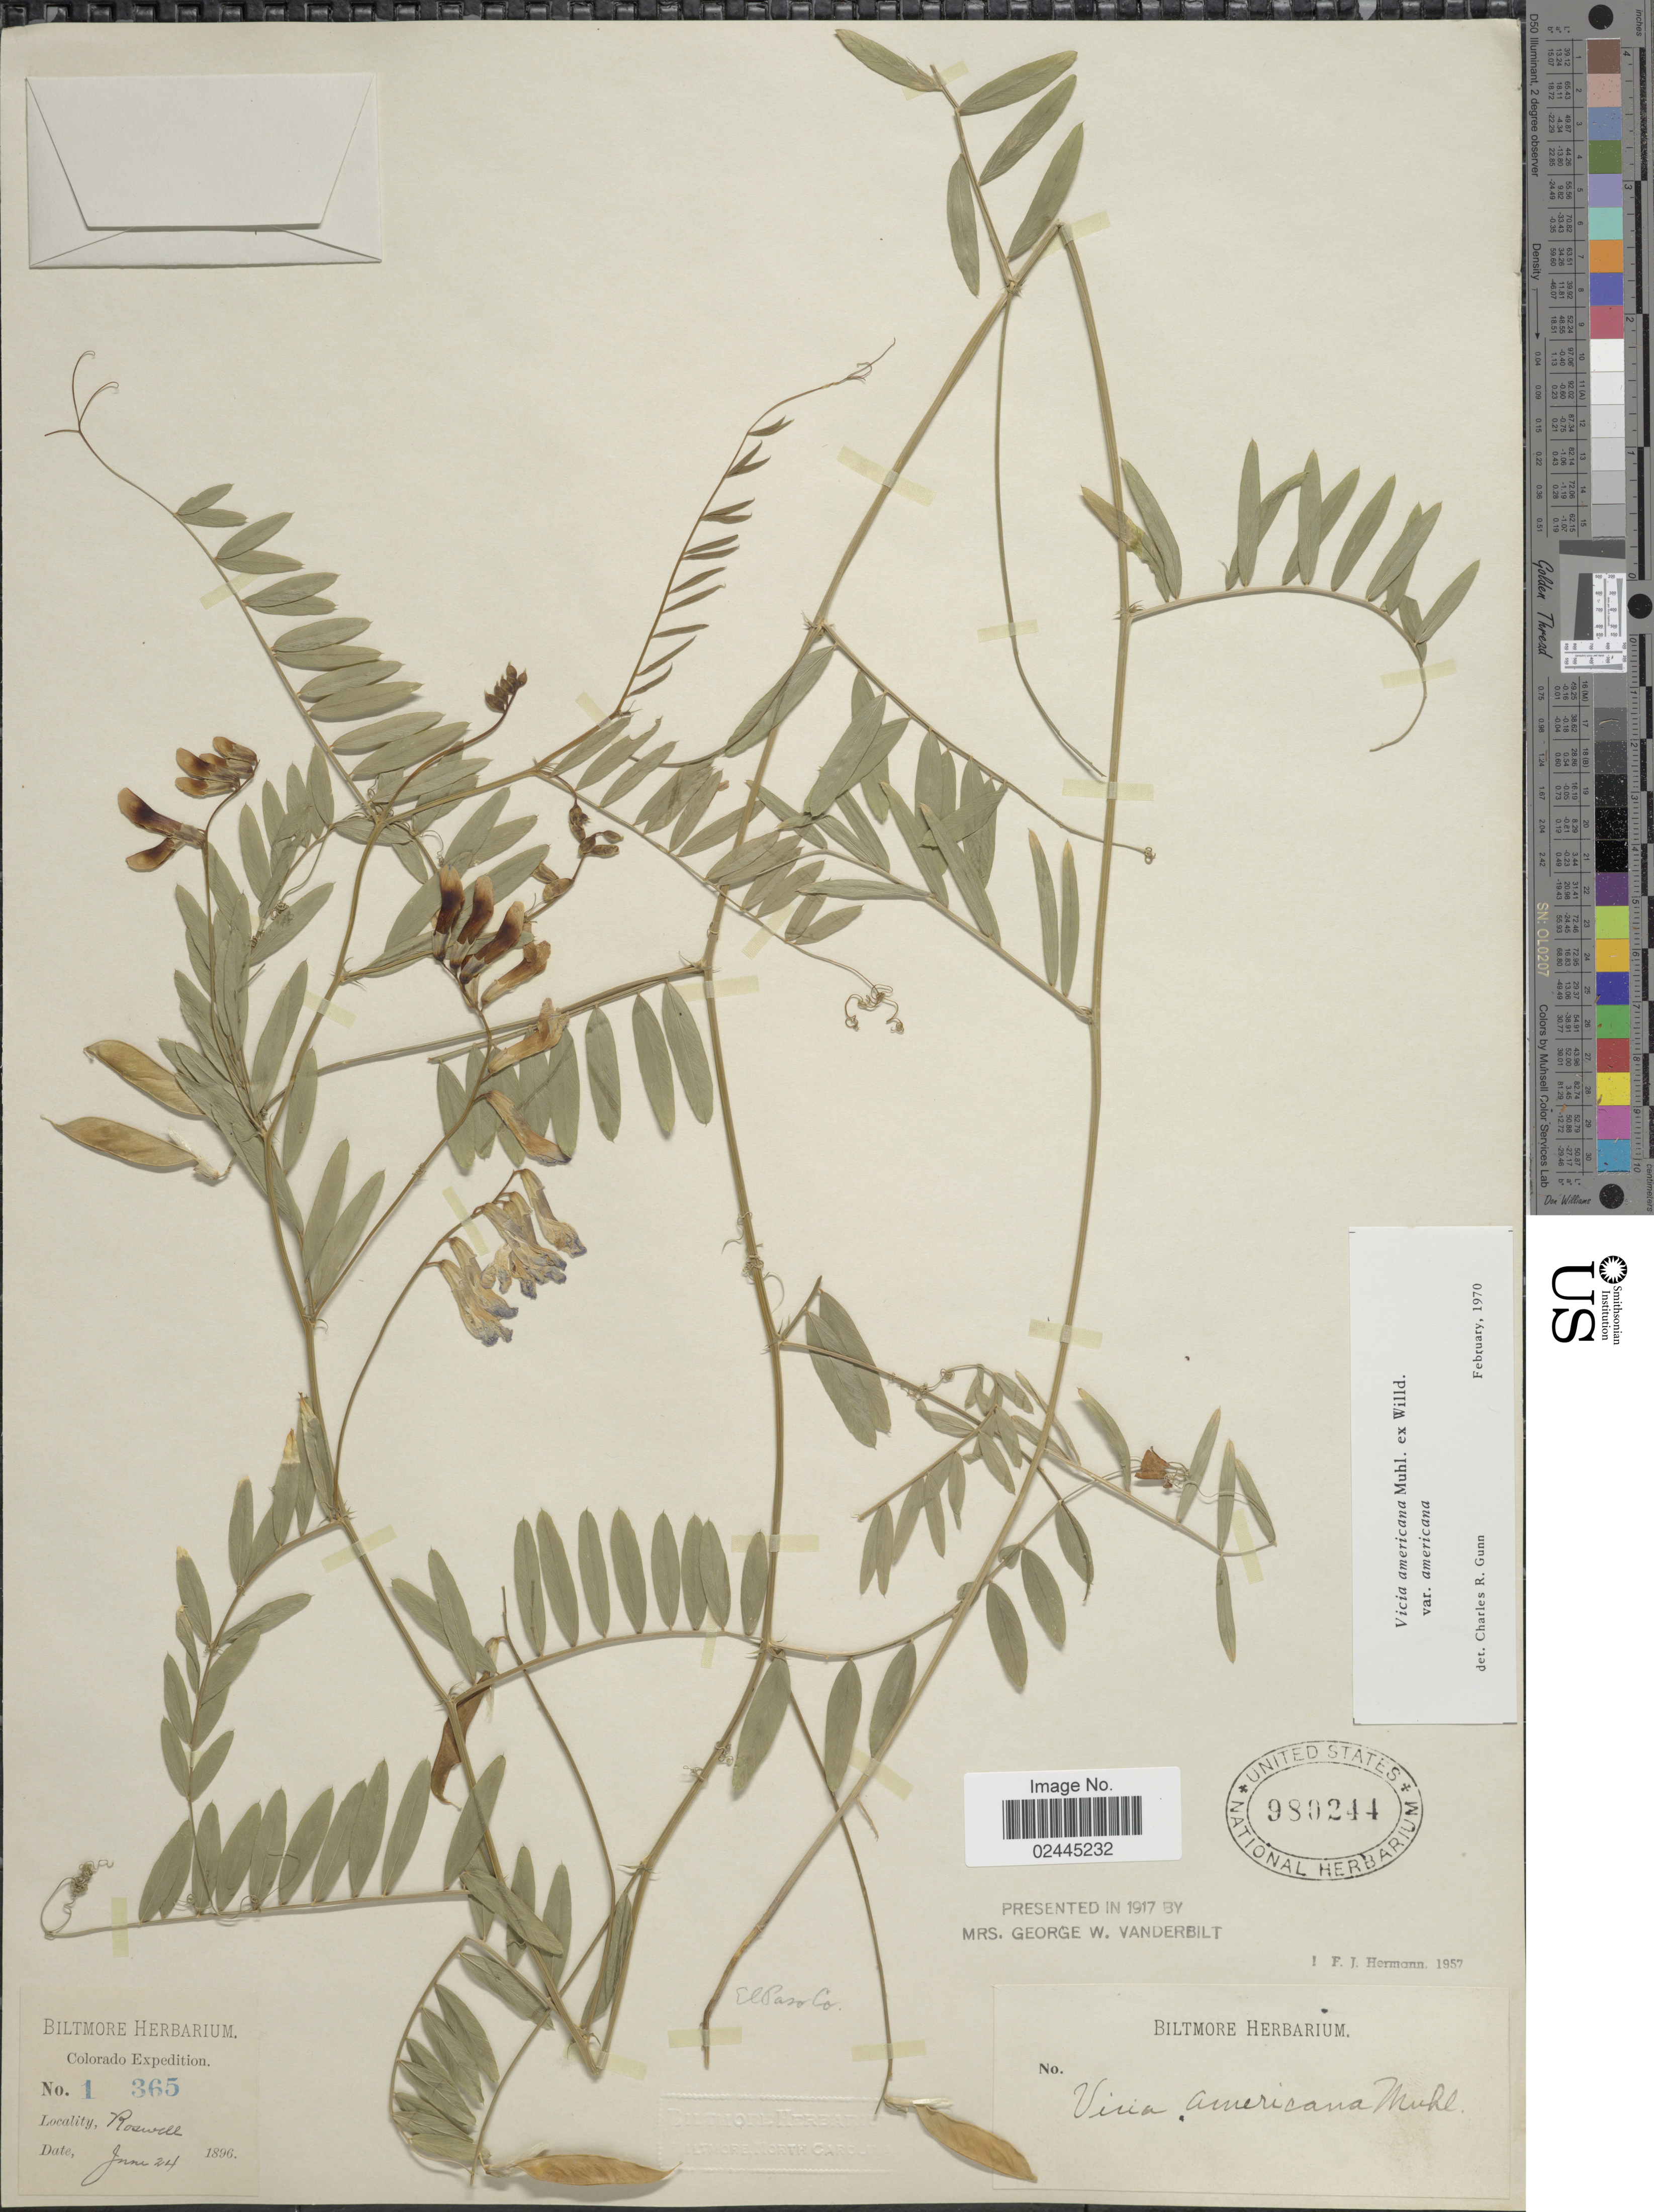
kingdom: Plantae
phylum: Tracheophyta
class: Magnoliopsida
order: Fabales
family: Fabaceae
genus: Vicia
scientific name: Vicia americana var. americana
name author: Muhl. ex Willd.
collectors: ex herb. Biltmore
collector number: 1365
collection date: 1896-06-24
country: United States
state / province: Colorado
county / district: El Paso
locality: Roswell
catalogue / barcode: US 980244